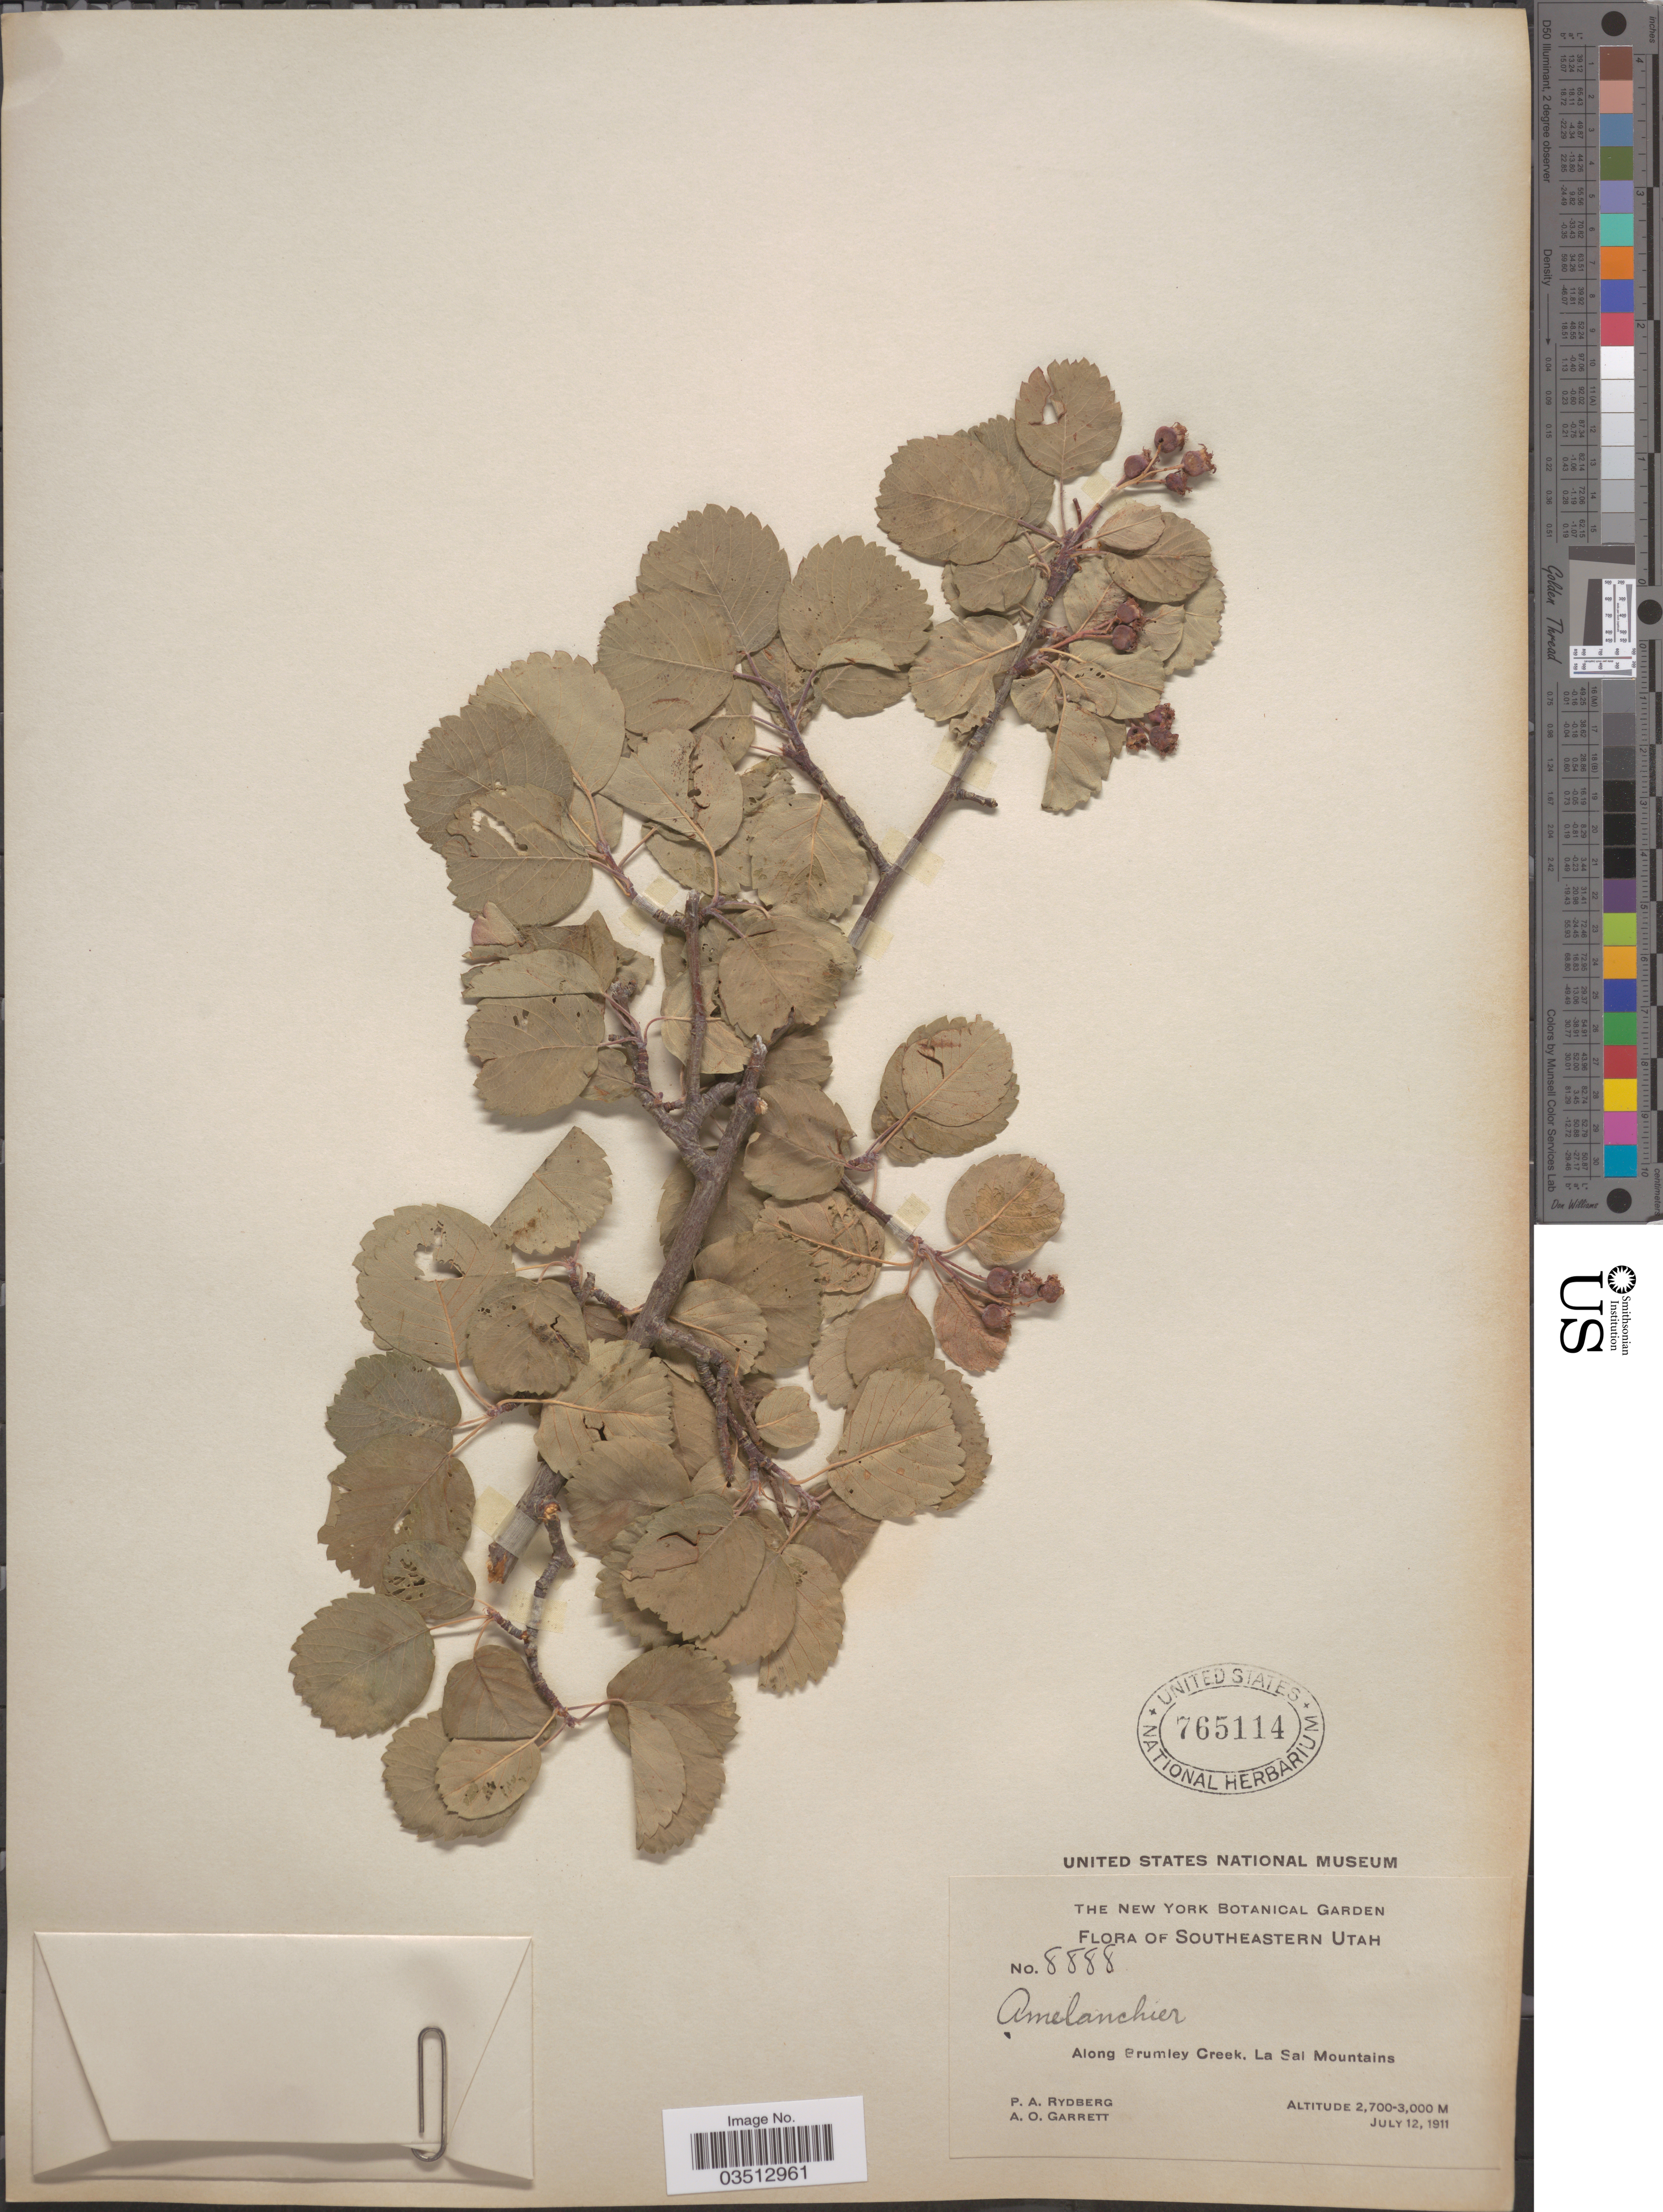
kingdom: Plantae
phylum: Tracheophyta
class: Magnoliopsida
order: Rosales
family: Rosaceae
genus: Amelanchier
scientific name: Amelanchier sp.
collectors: P. A. Rydberg & A. O. Garrett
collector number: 8888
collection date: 1911-07-12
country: United States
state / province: Utah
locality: Southeastern Utah. Along Brumley Creek, La Sal Mountains.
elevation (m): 2700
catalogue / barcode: US 765114